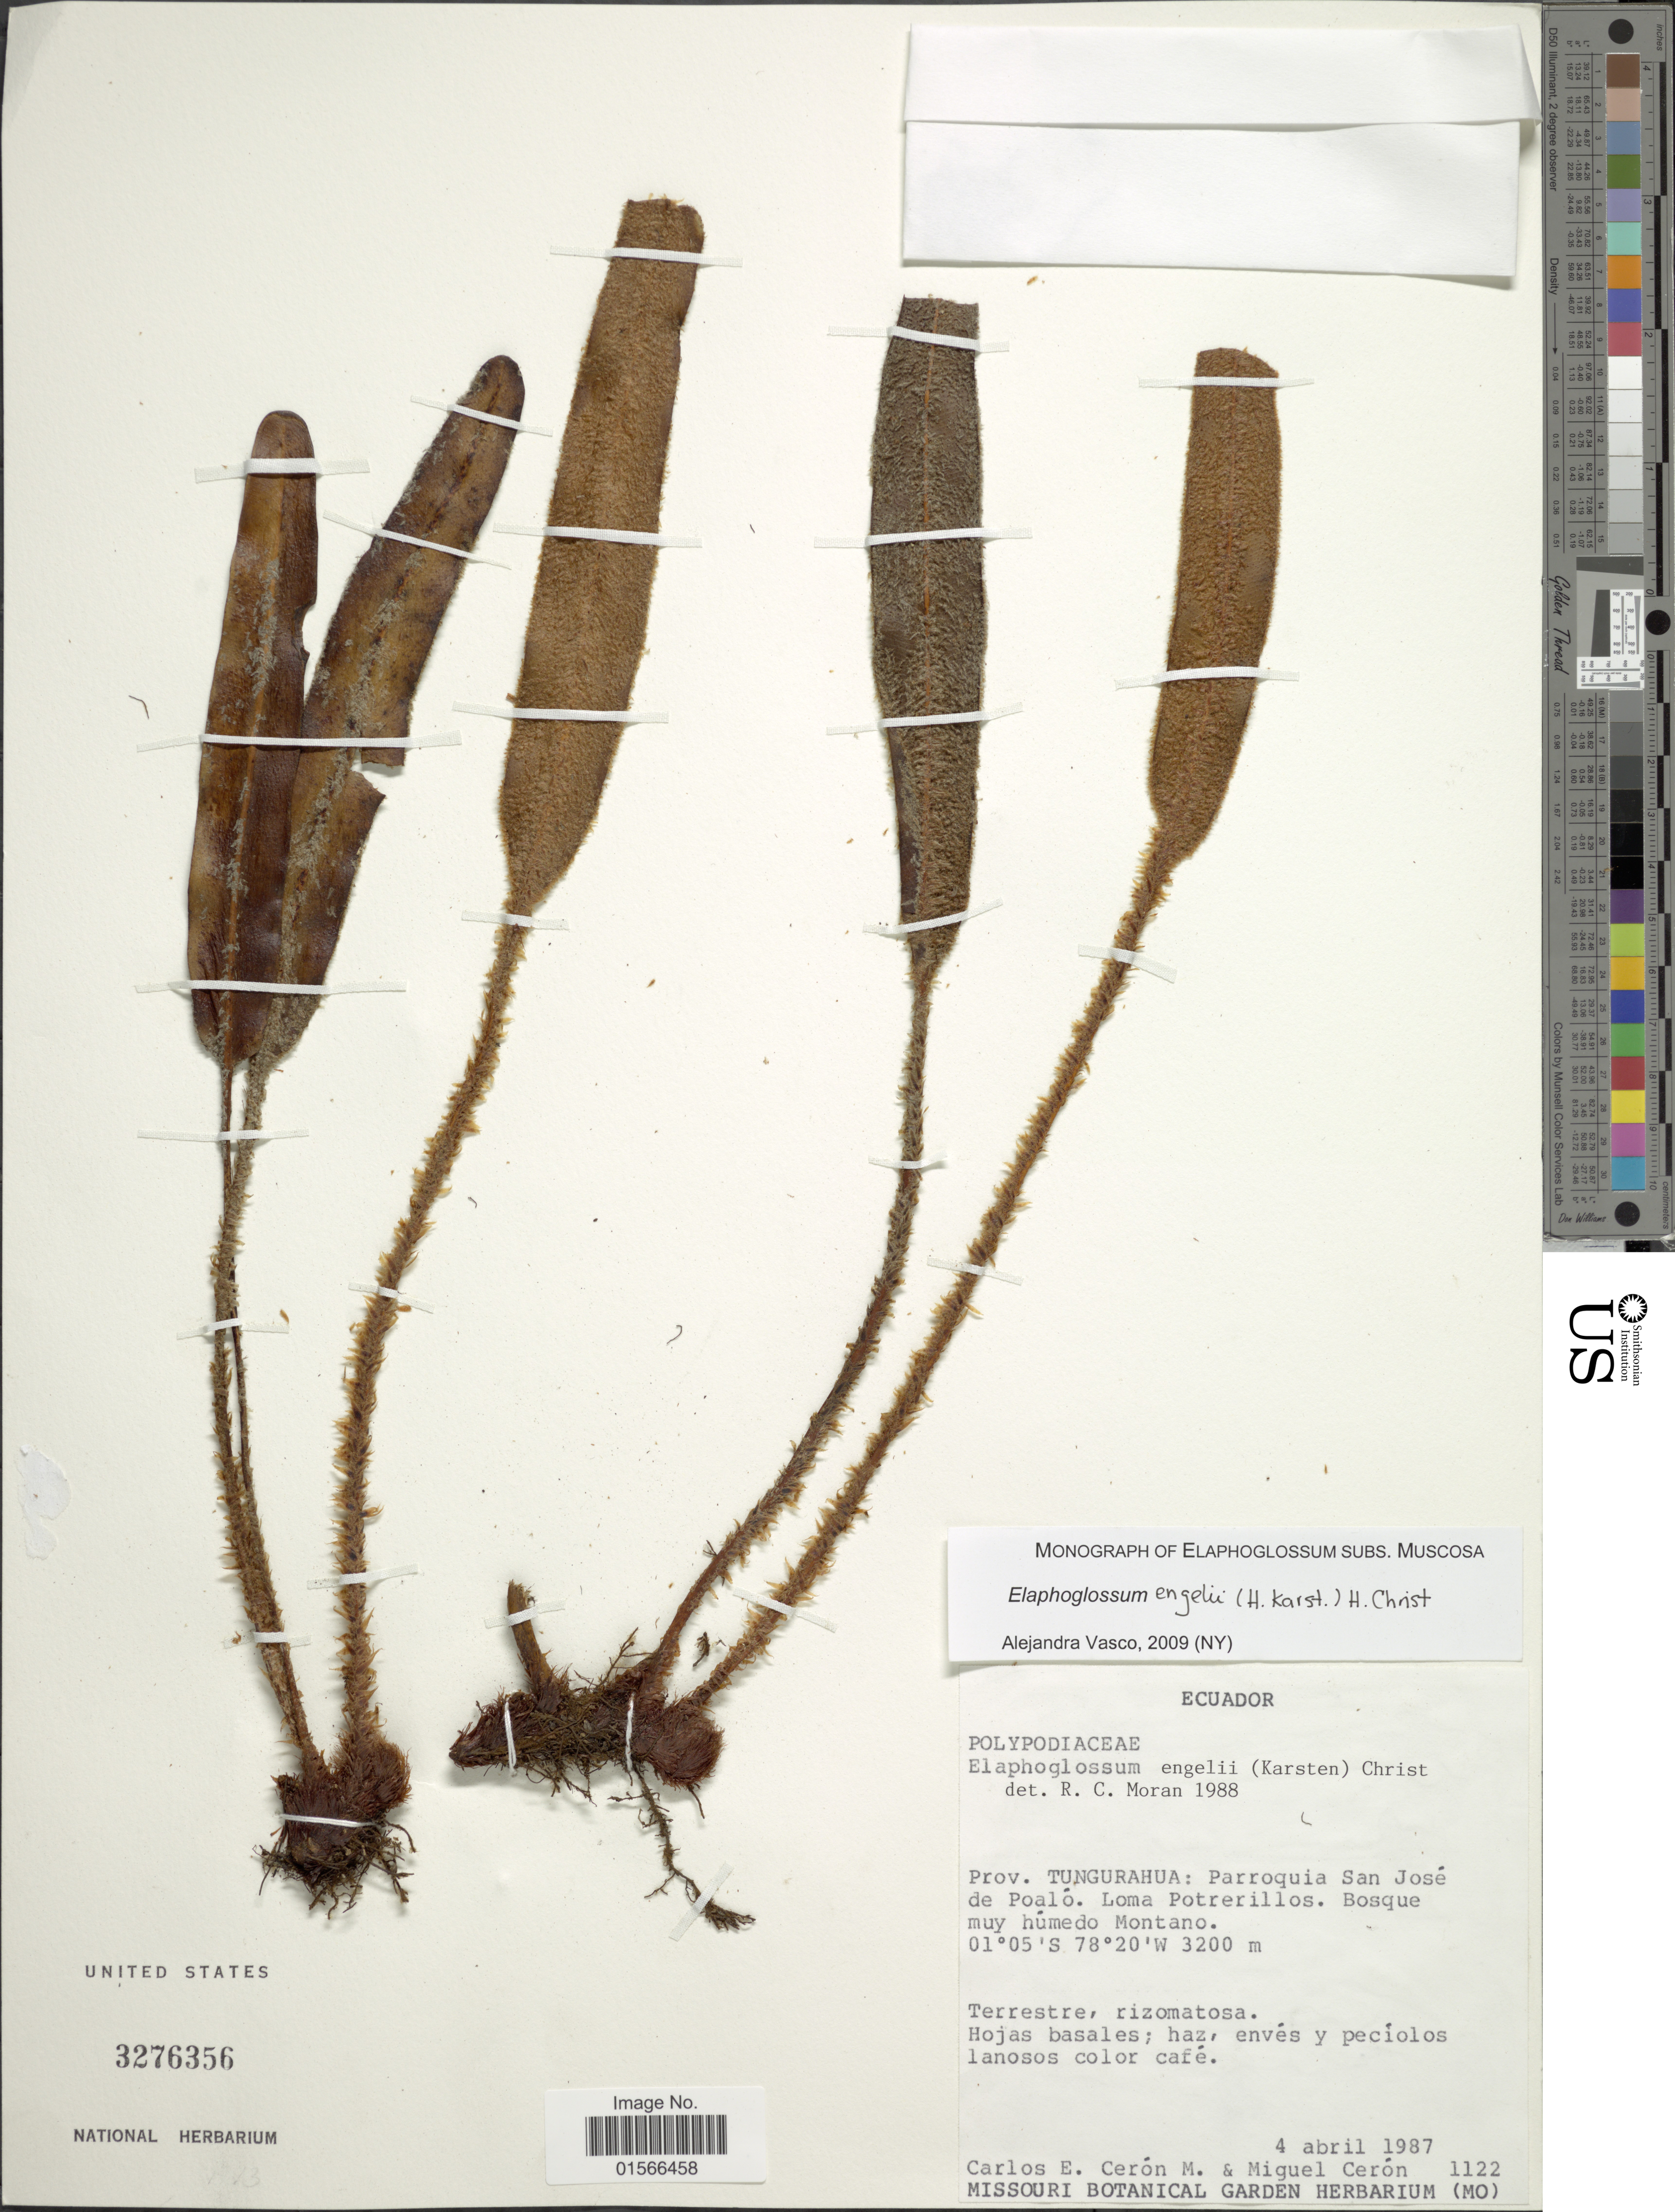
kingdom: Plantae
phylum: Tracheophyta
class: Polypodiopsida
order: Polypodiales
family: Dryopteridaceae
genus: Elaphoglossum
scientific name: Elaphoglossum engelii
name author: (H. Karst.) Christ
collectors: C. E. Cerón M. & M. Ceron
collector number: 1122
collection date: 1987-04-04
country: Ecuador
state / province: Tungurahua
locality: Parroquia San José de Poalo. Loma Potrerillos. Bosque muy húmedo Montano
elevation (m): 3200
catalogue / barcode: US 3276356